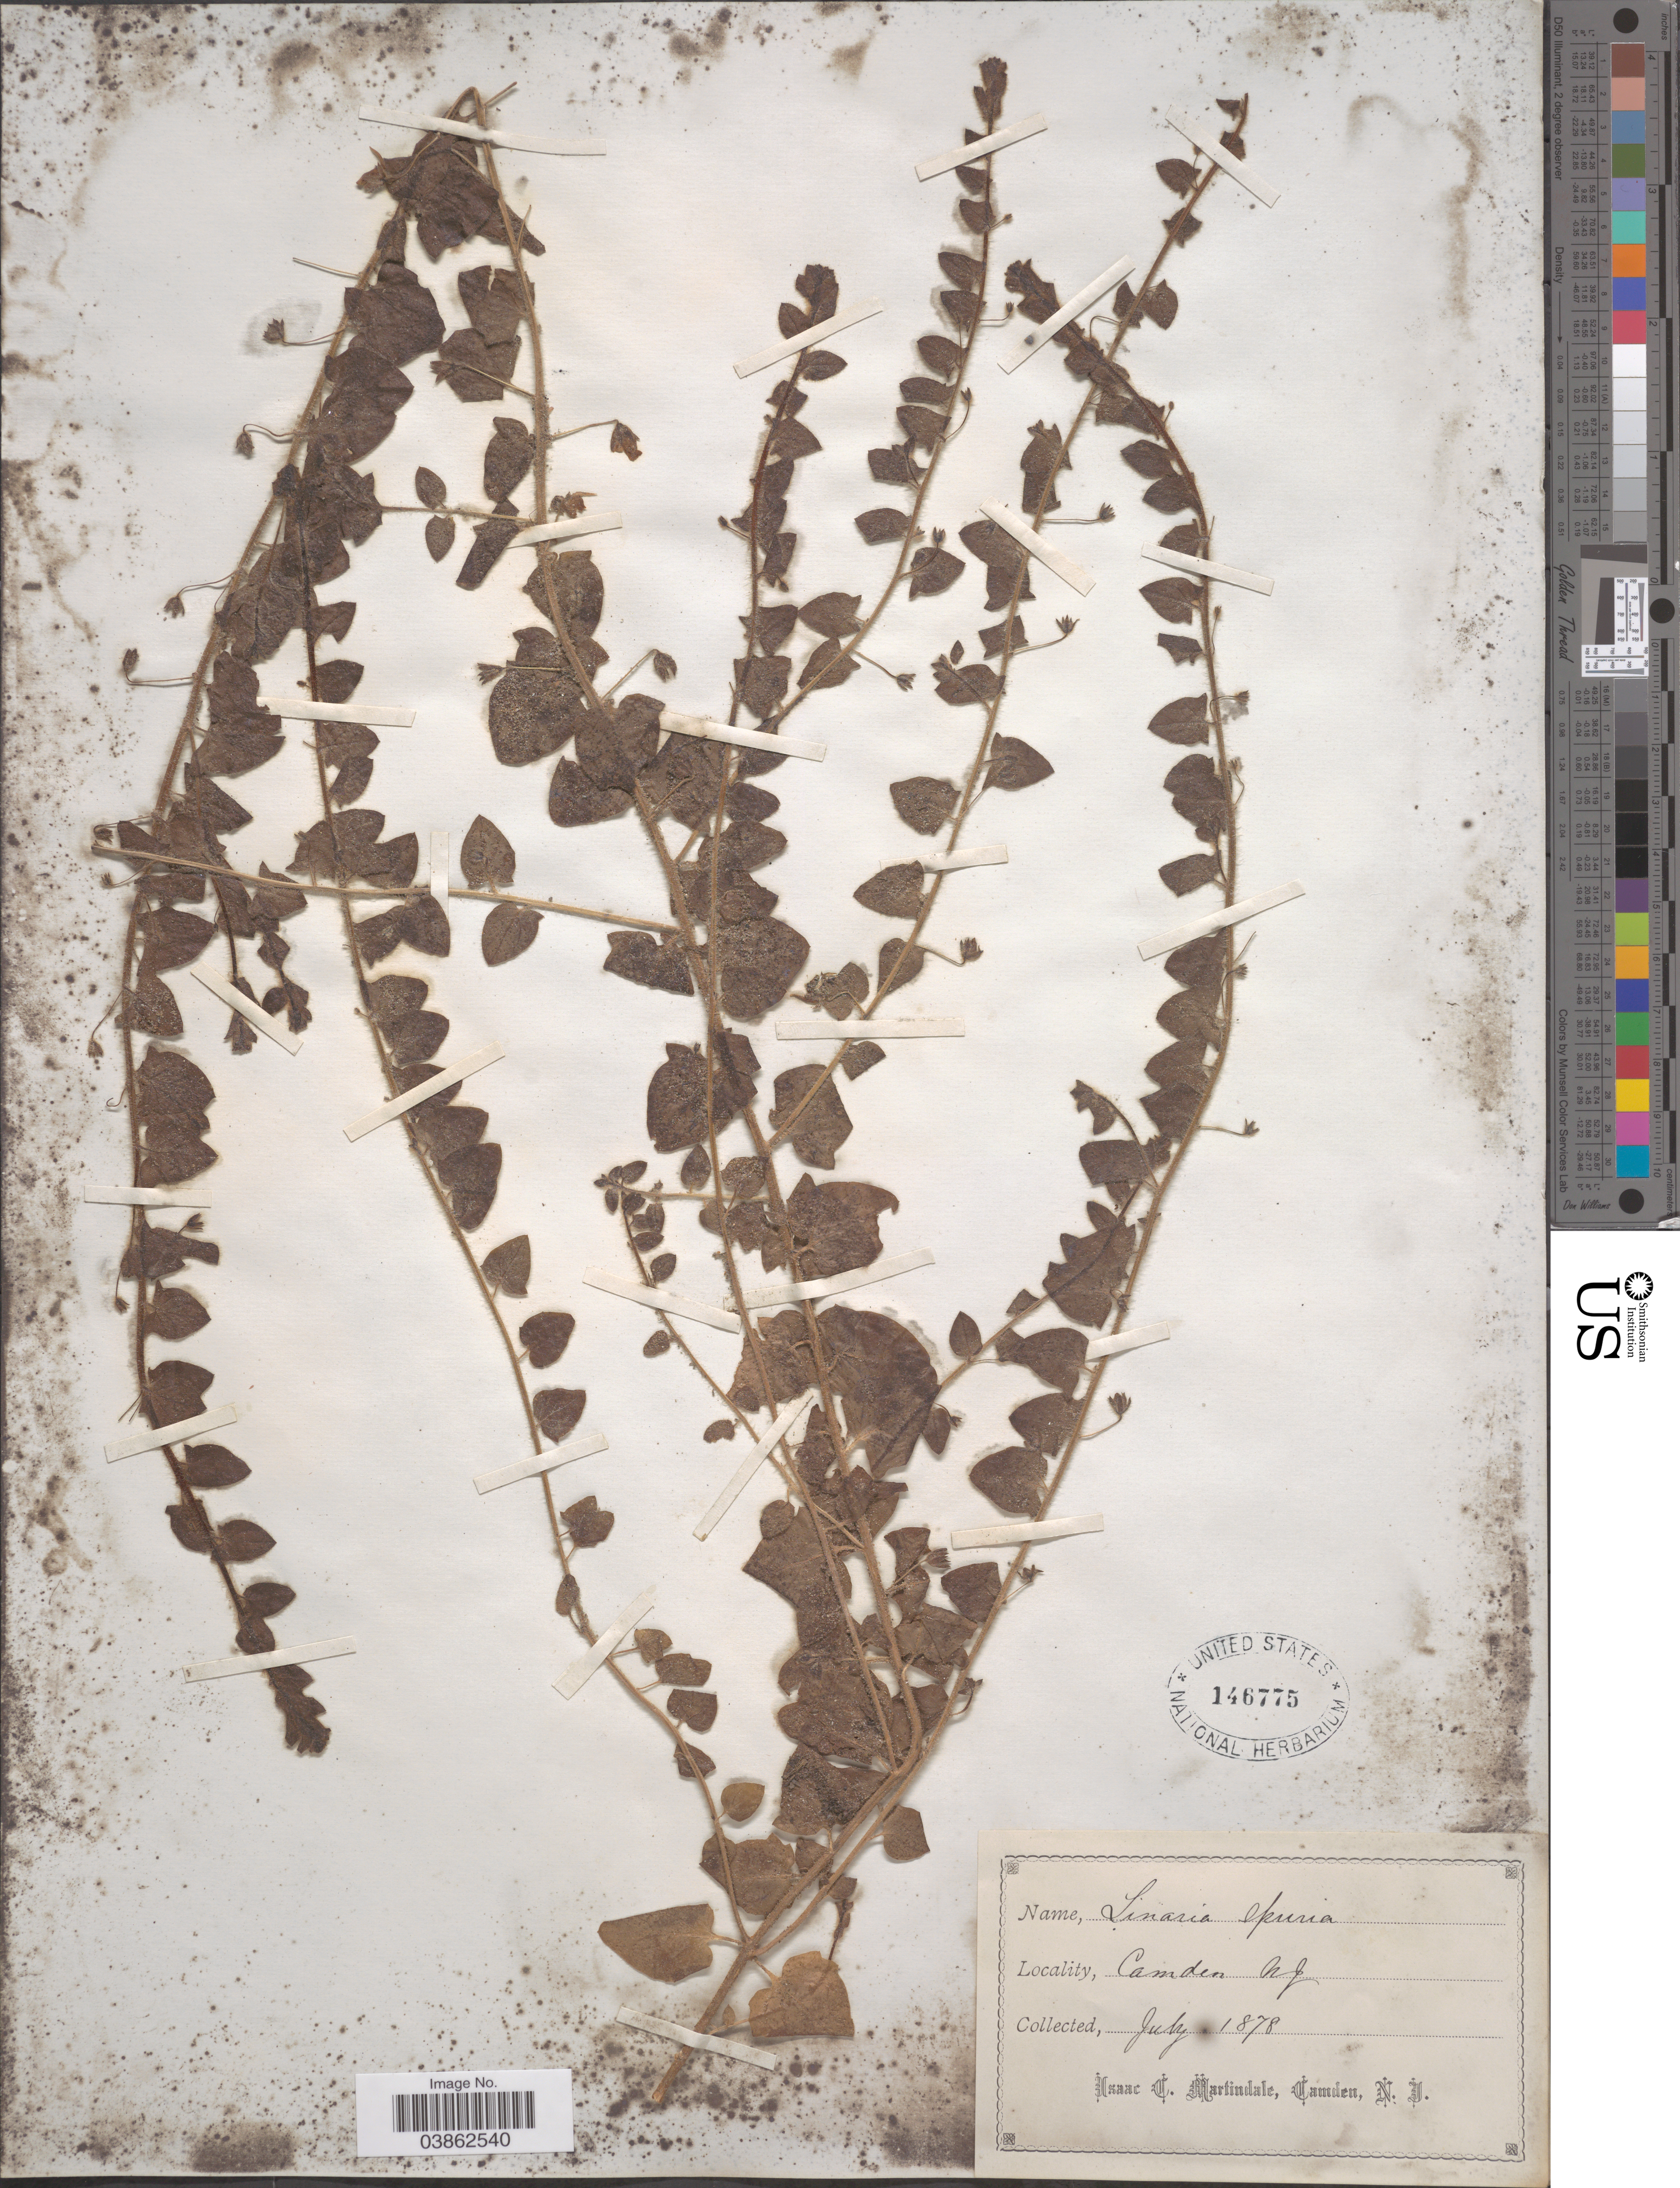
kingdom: Plantae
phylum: Tracheophyta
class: Magnoliopsida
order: Lamiales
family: Plantaginaceae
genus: Kickxia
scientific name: Kickxia spuria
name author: (L.) Dumort.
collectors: I. C. Martindale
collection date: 1878-07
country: United States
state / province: New Jersey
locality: Camden.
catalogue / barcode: US 146775